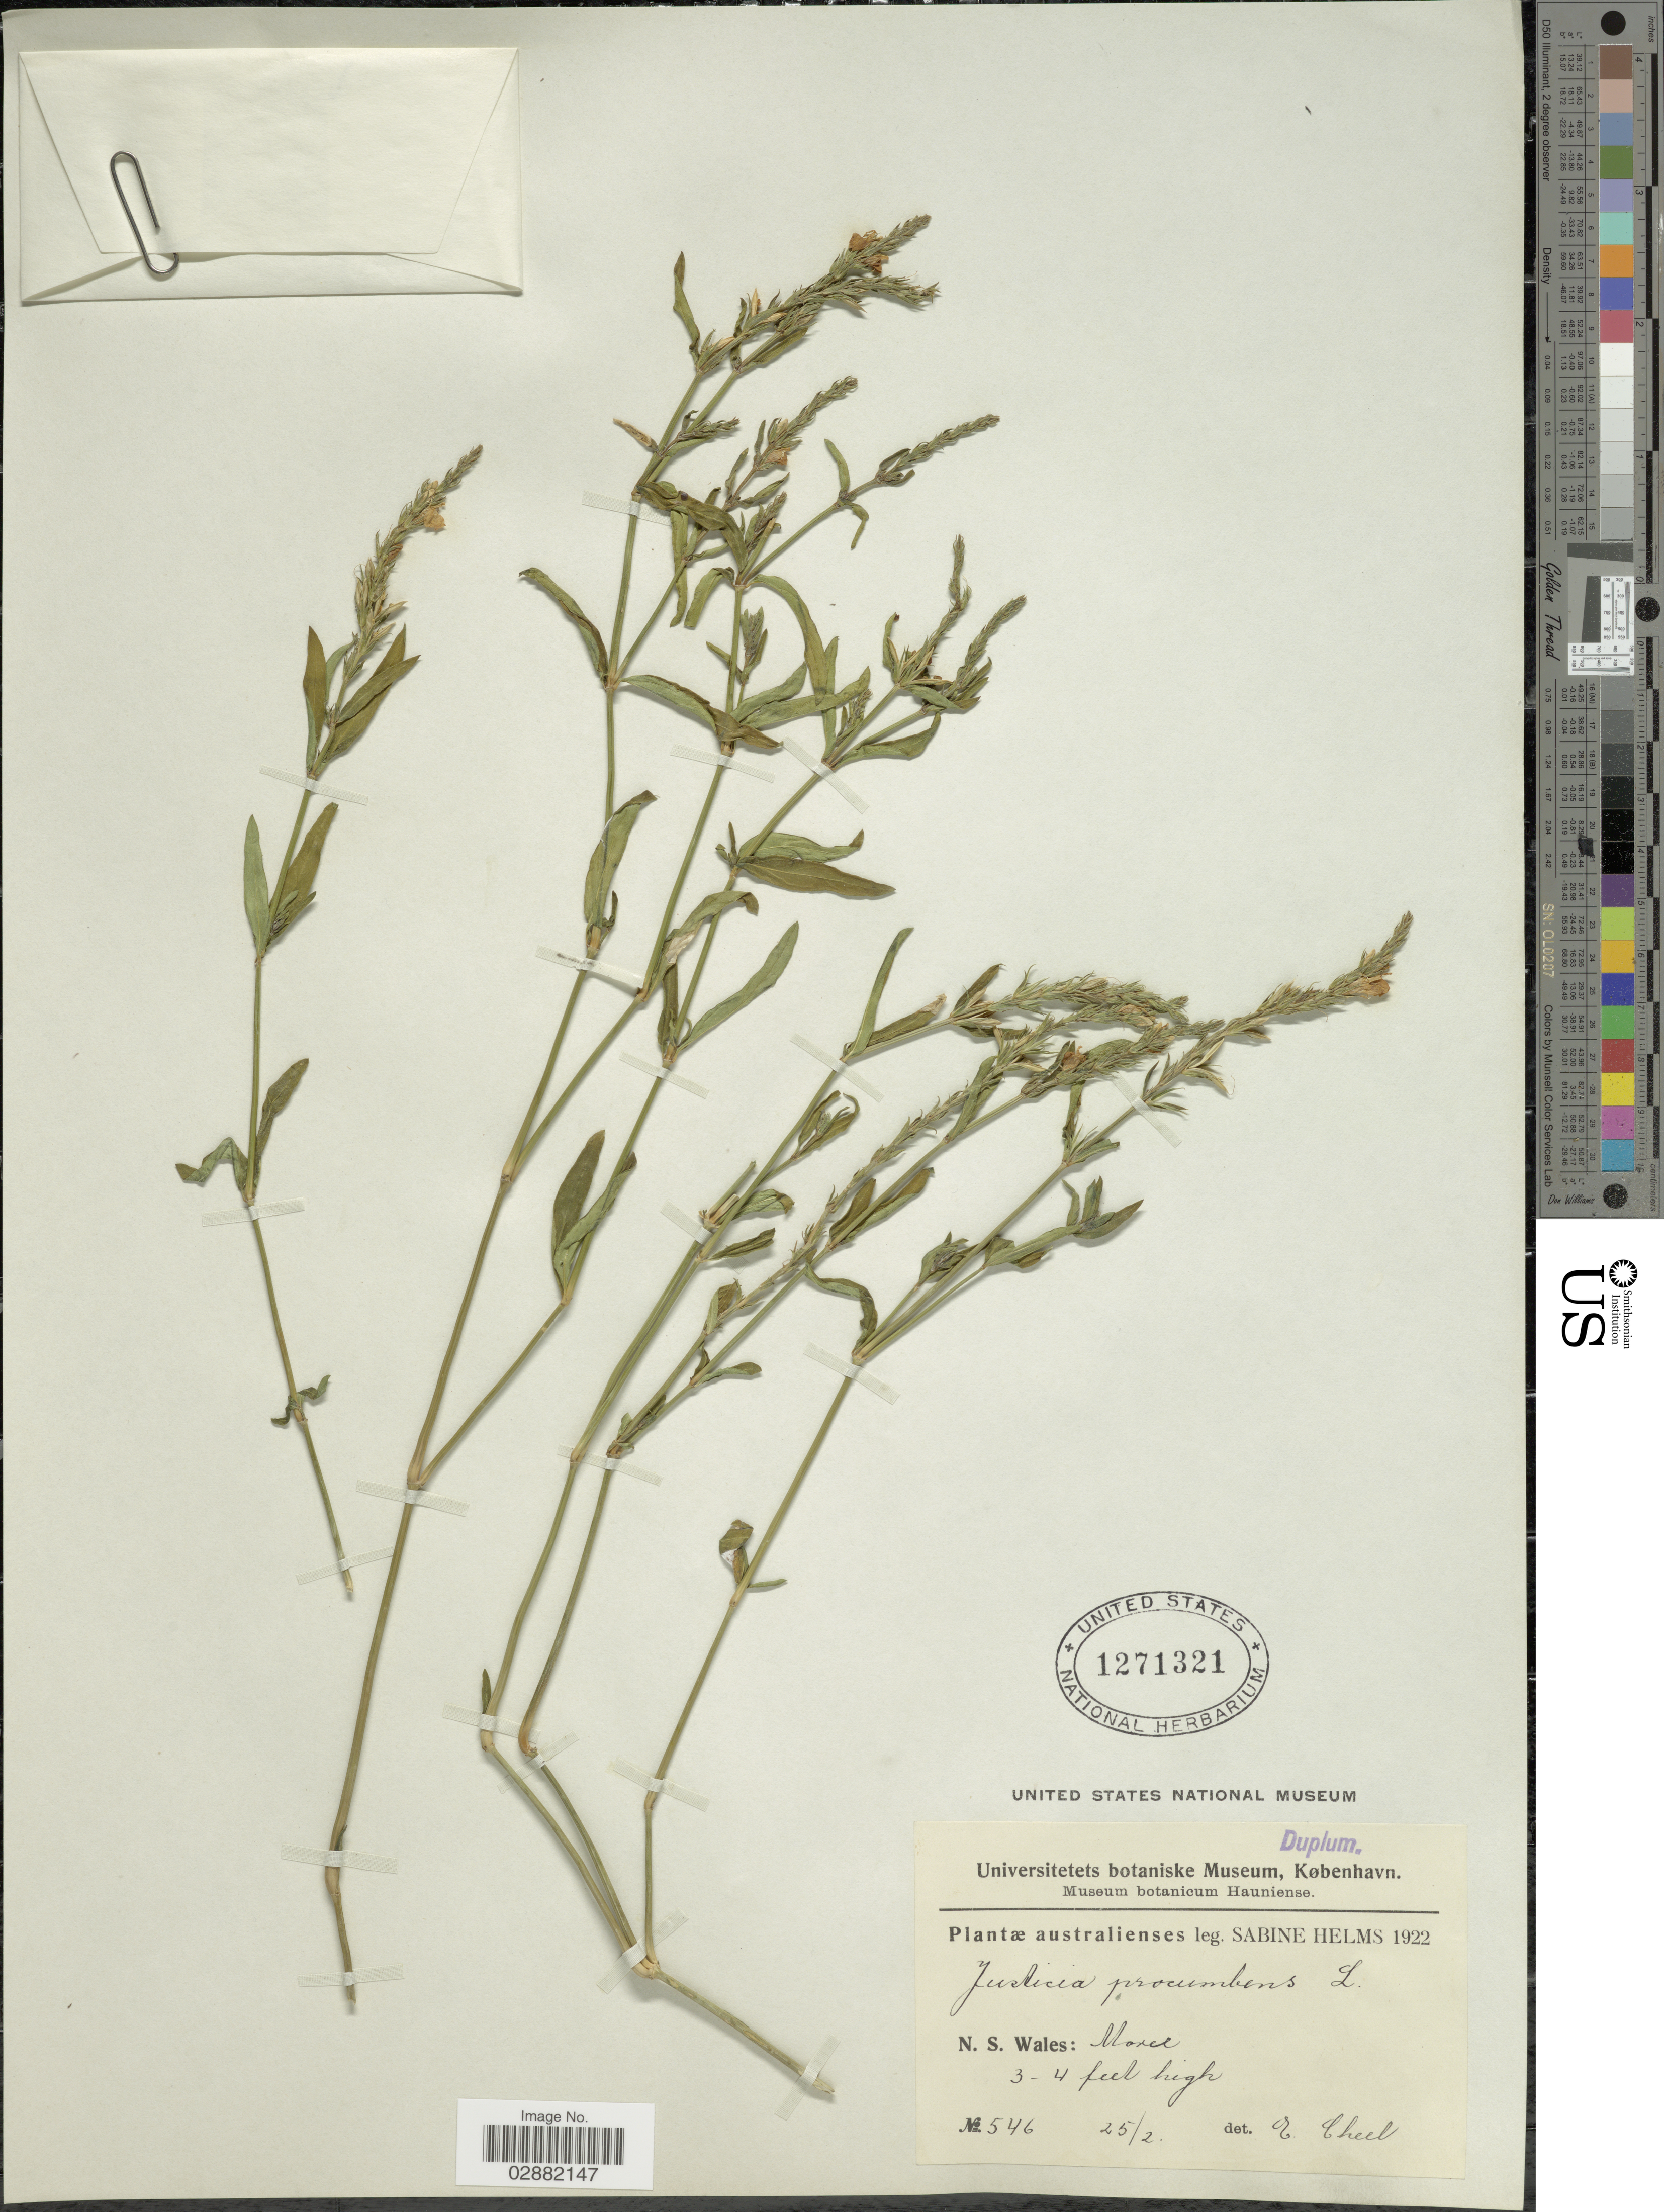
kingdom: Plantae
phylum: Tracheophyta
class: Magnoliopsida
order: Lamiales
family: Acanthaceae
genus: Justicia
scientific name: Justicia procumbens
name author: L.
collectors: S. Helms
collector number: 546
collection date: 1922-02-25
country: Australia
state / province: New South Wales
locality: N.S. Wales, Moree.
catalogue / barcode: US 1271321